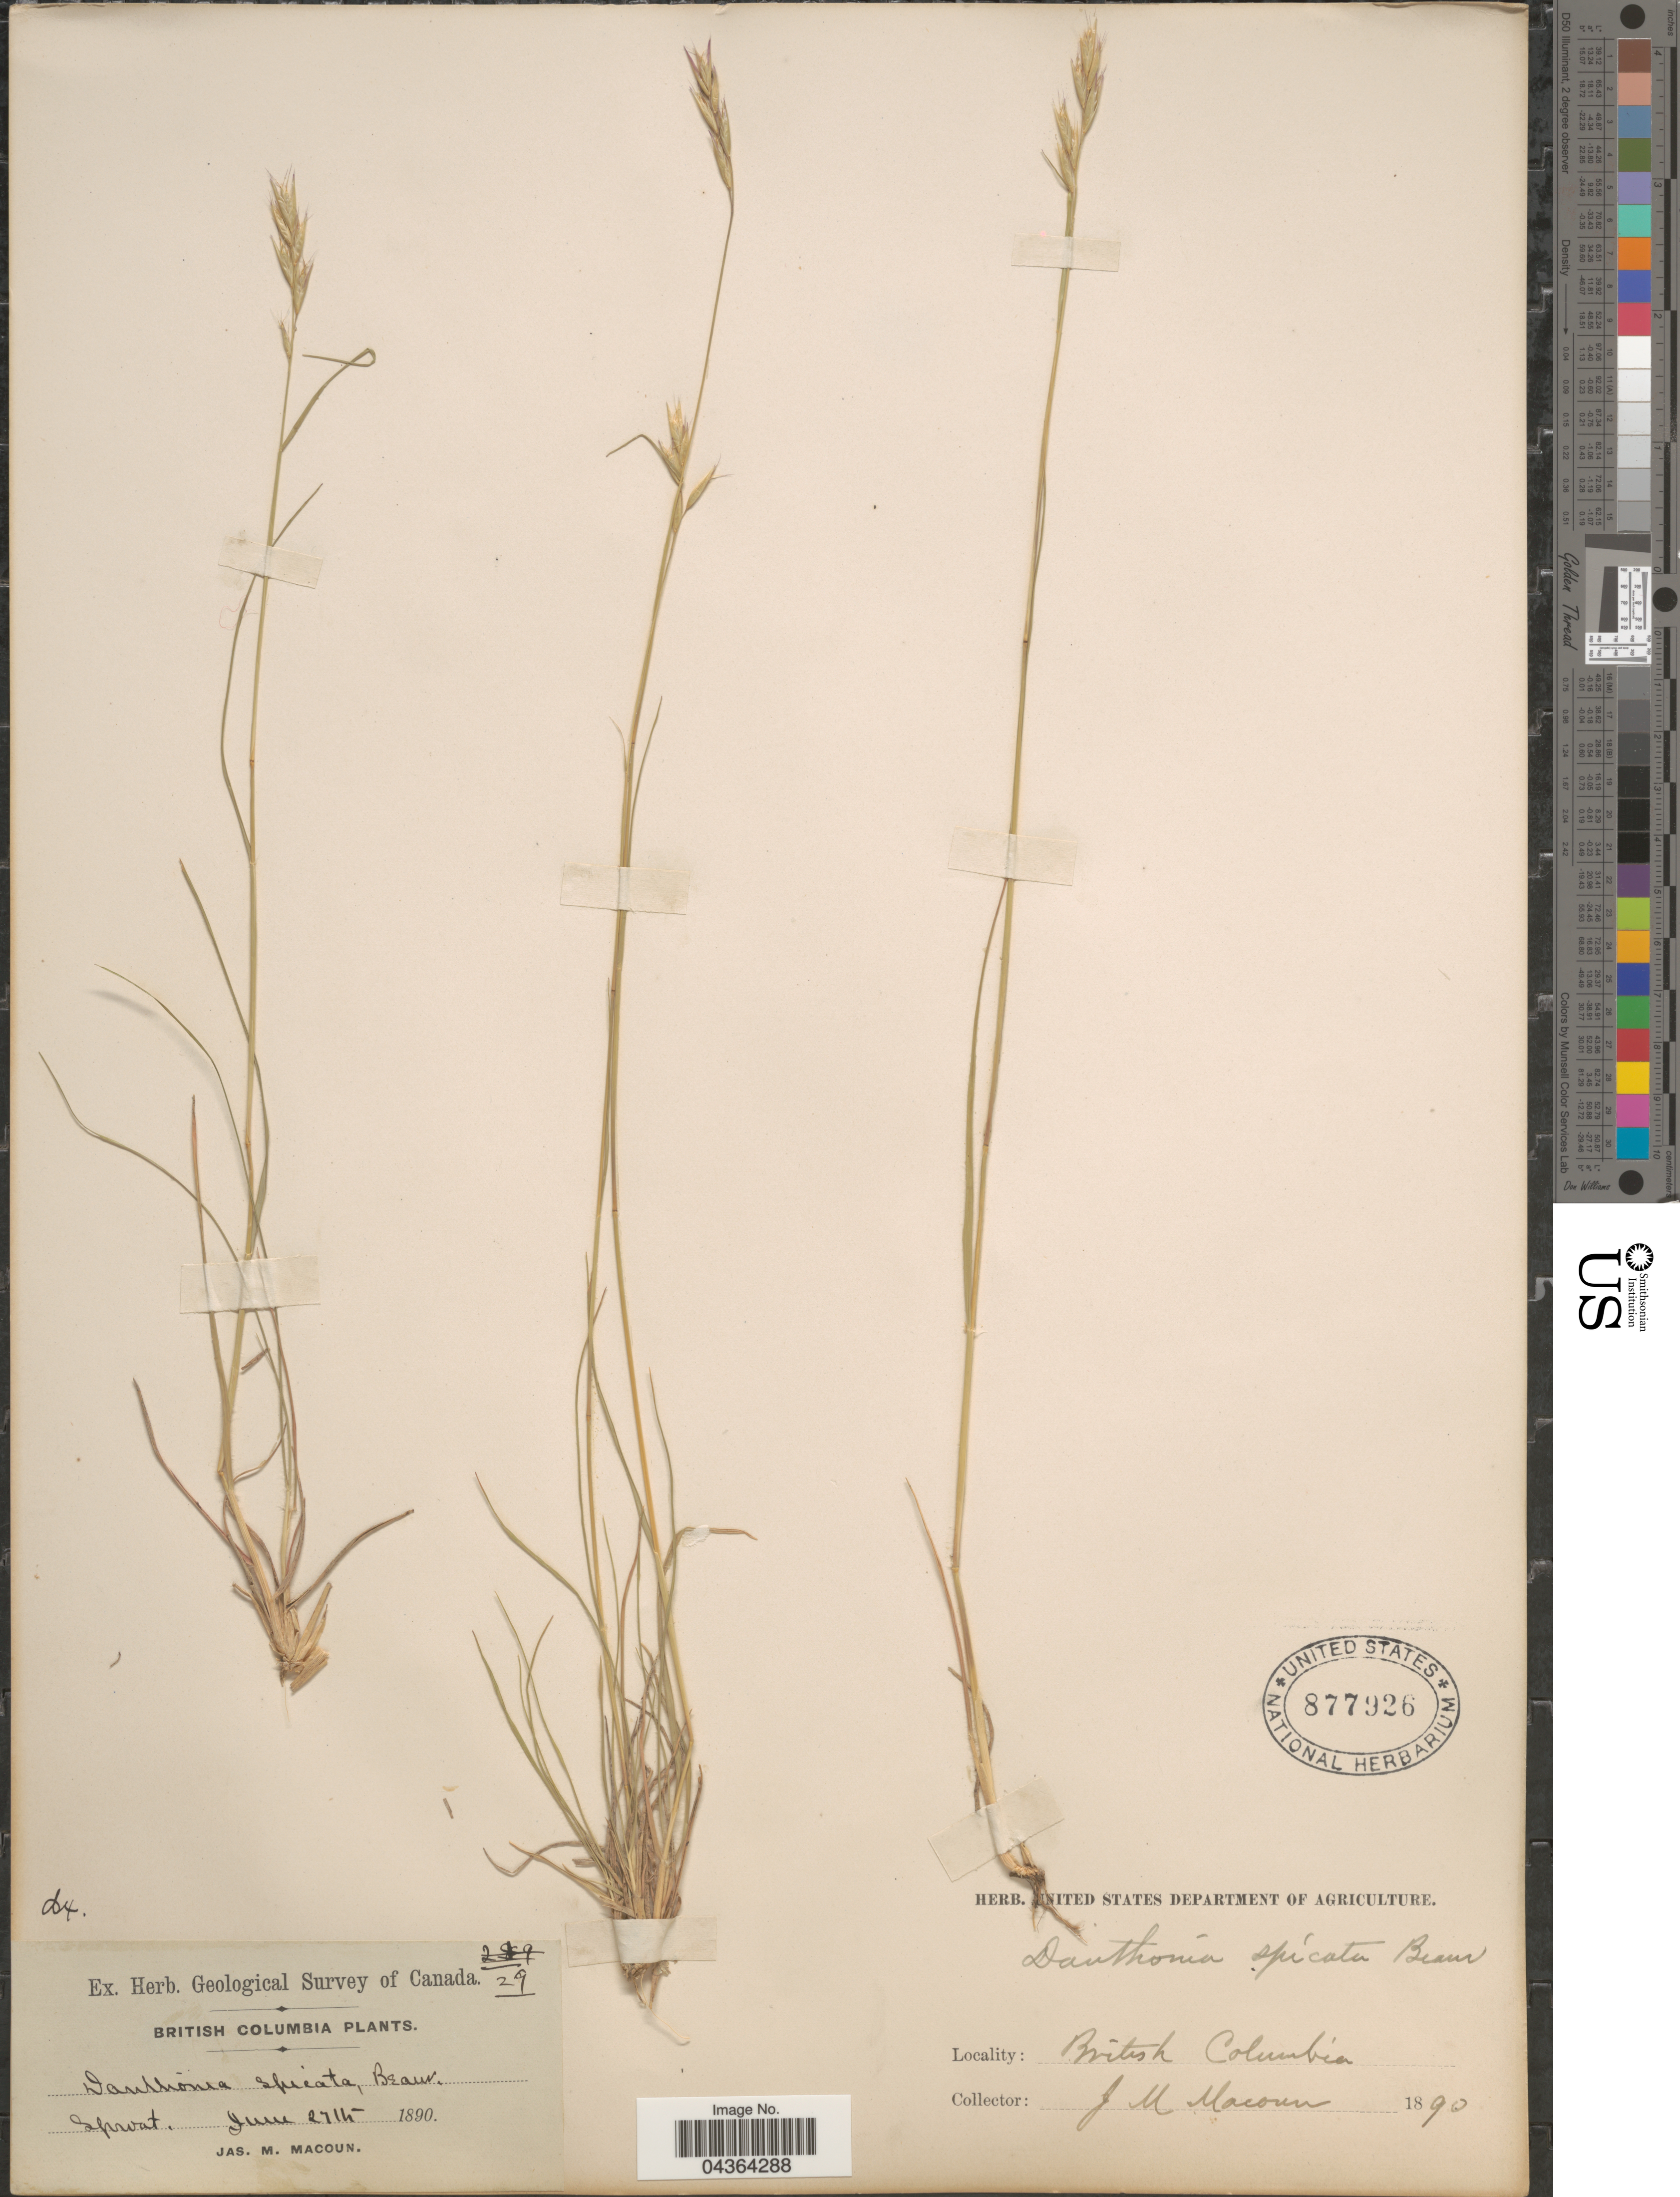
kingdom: Plantae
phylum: Tracheophyta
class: Liliopsida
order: Poales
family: Poaceae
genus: Danthonia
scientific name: Danthonia spicata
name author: (L.) P. Beauv. ex Roem. & Schult.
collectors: J. M. Macoun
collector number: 29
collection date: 1890-06-27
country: Canada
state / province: British Columbia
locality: Geological Survey of Canada. Sproat.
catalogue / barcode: US 877926